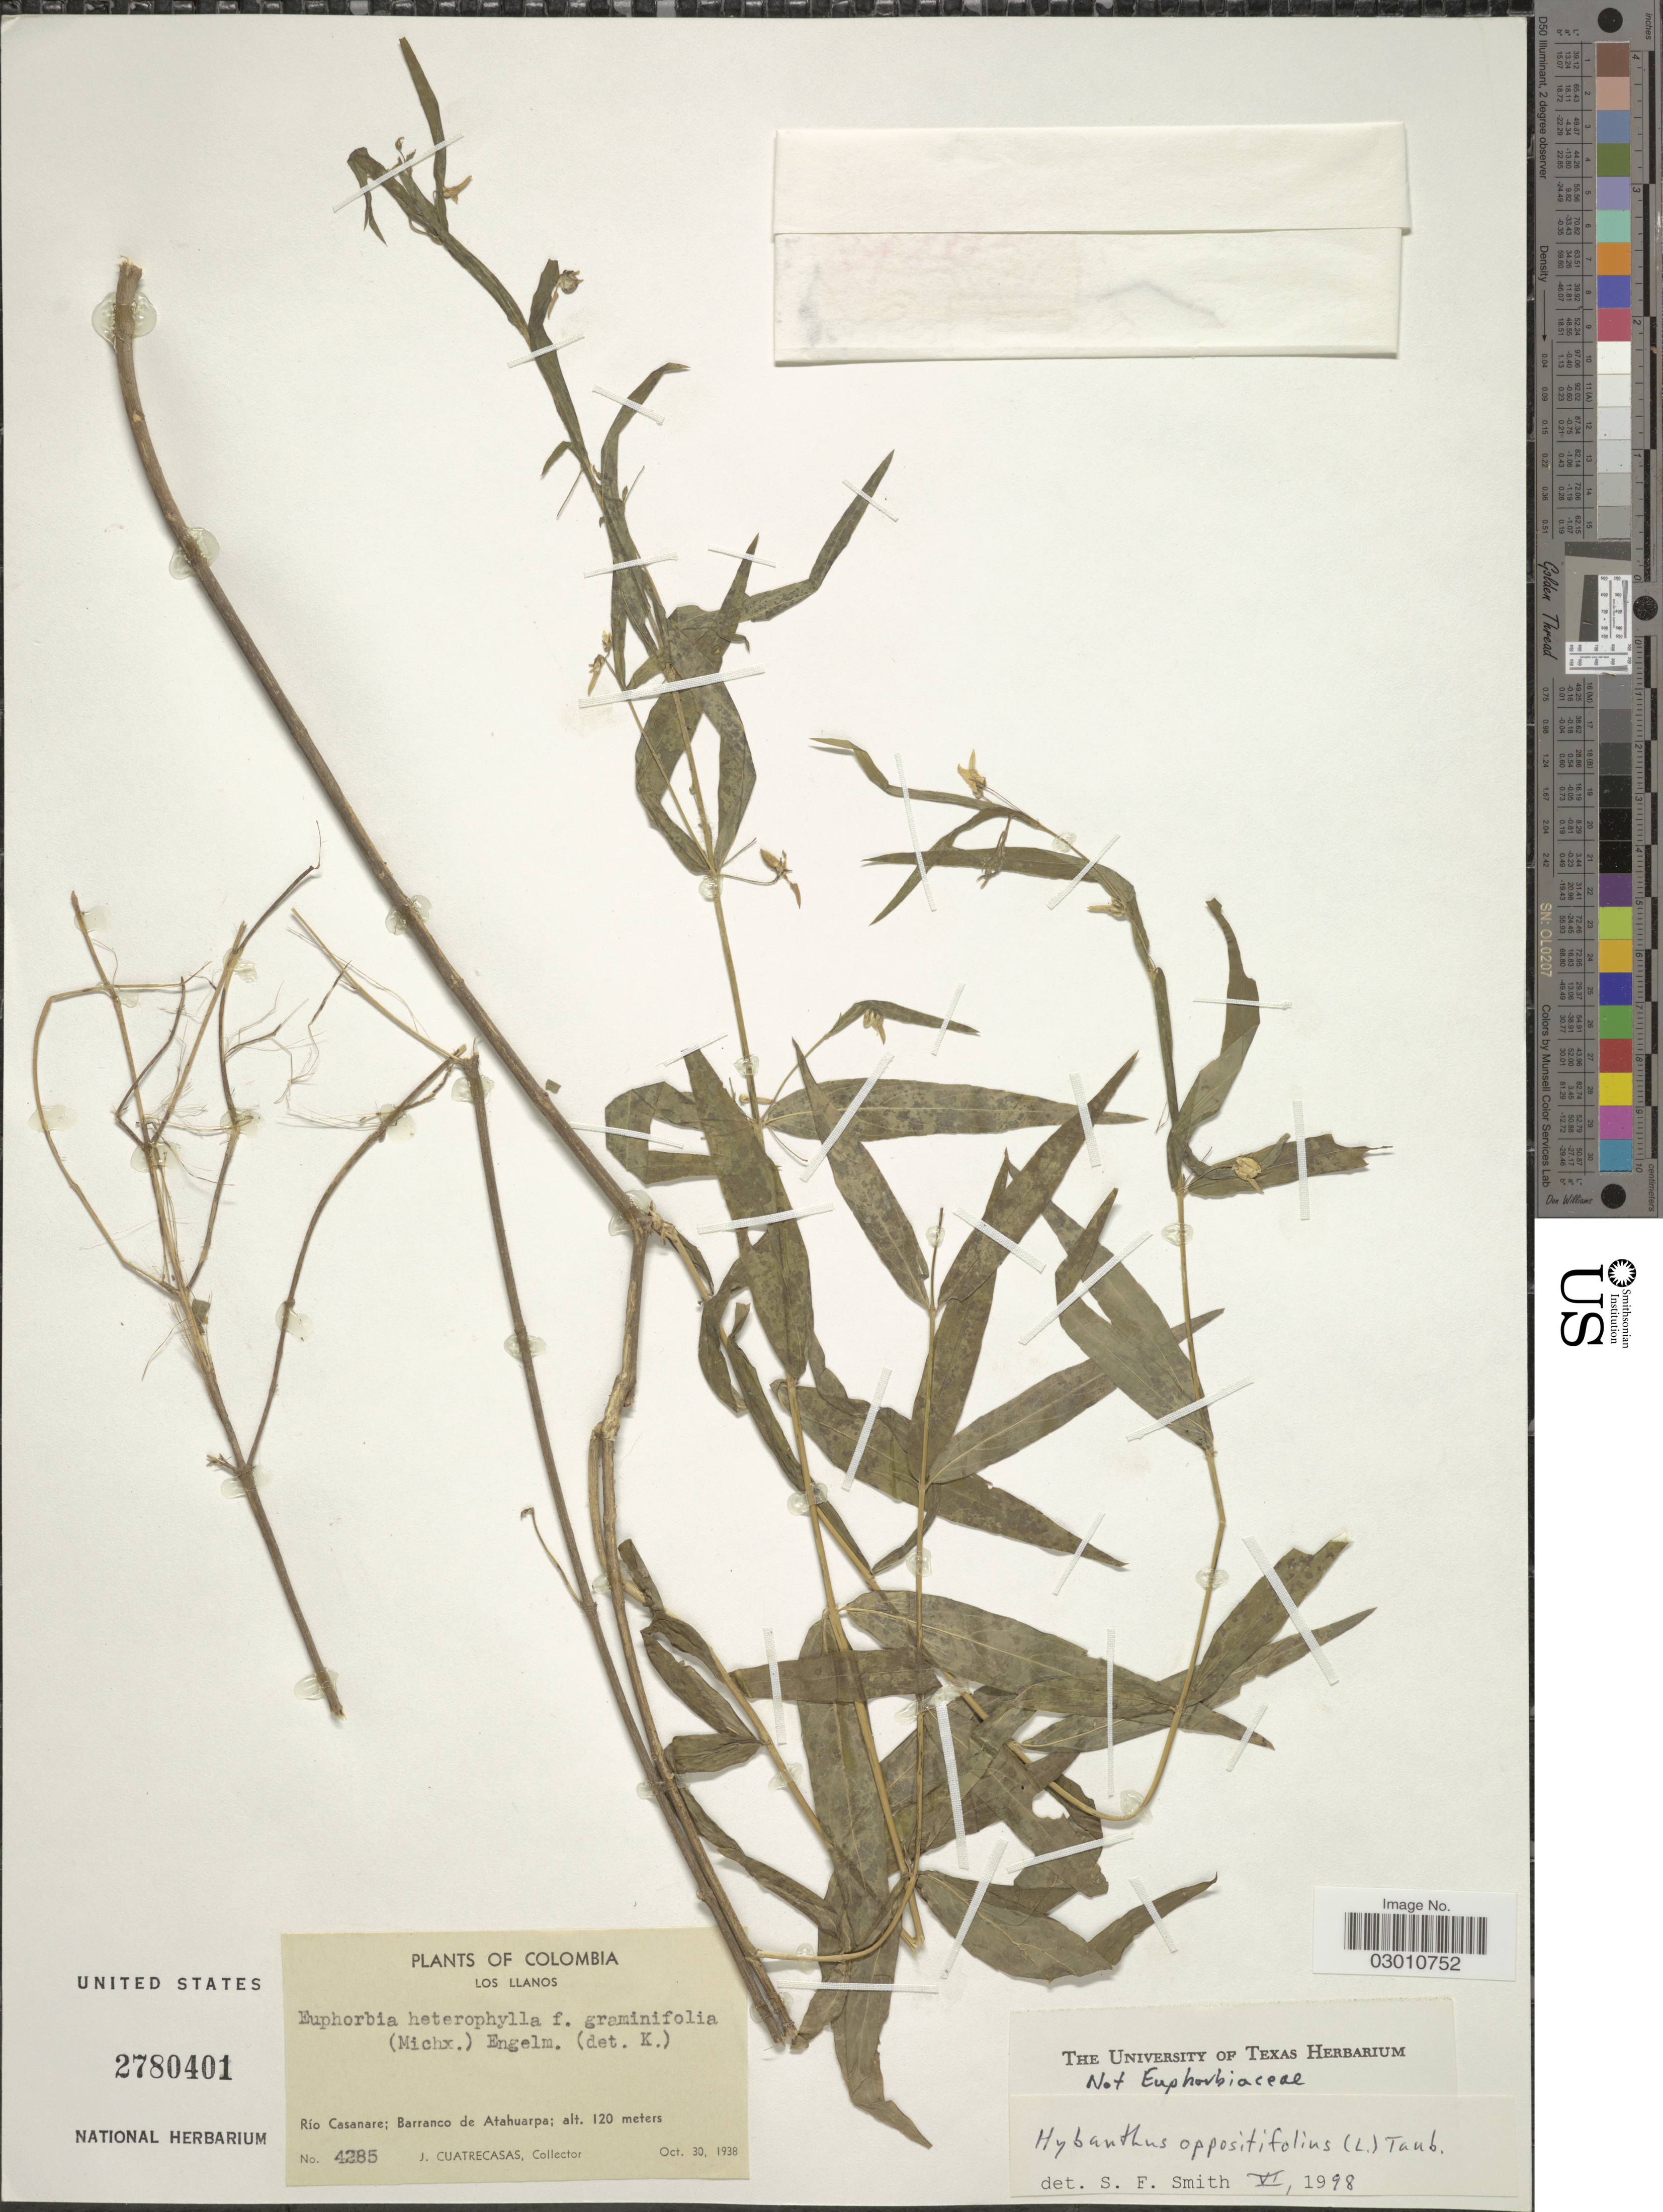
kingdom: Plantae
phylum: Tracheophyta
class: Magnoliopsida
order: Malpighiales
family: Violaceae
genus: Pombalia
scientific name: Pombalia oppositifolia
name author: (L.) Paula-Souza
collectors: J. Cuatrecasas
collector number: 4285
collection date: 1938-10-30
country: Colombia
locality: Los Llanos. Río Casanare; Barranco de Atahuarpa.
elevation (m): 120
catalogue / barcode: US 2780401